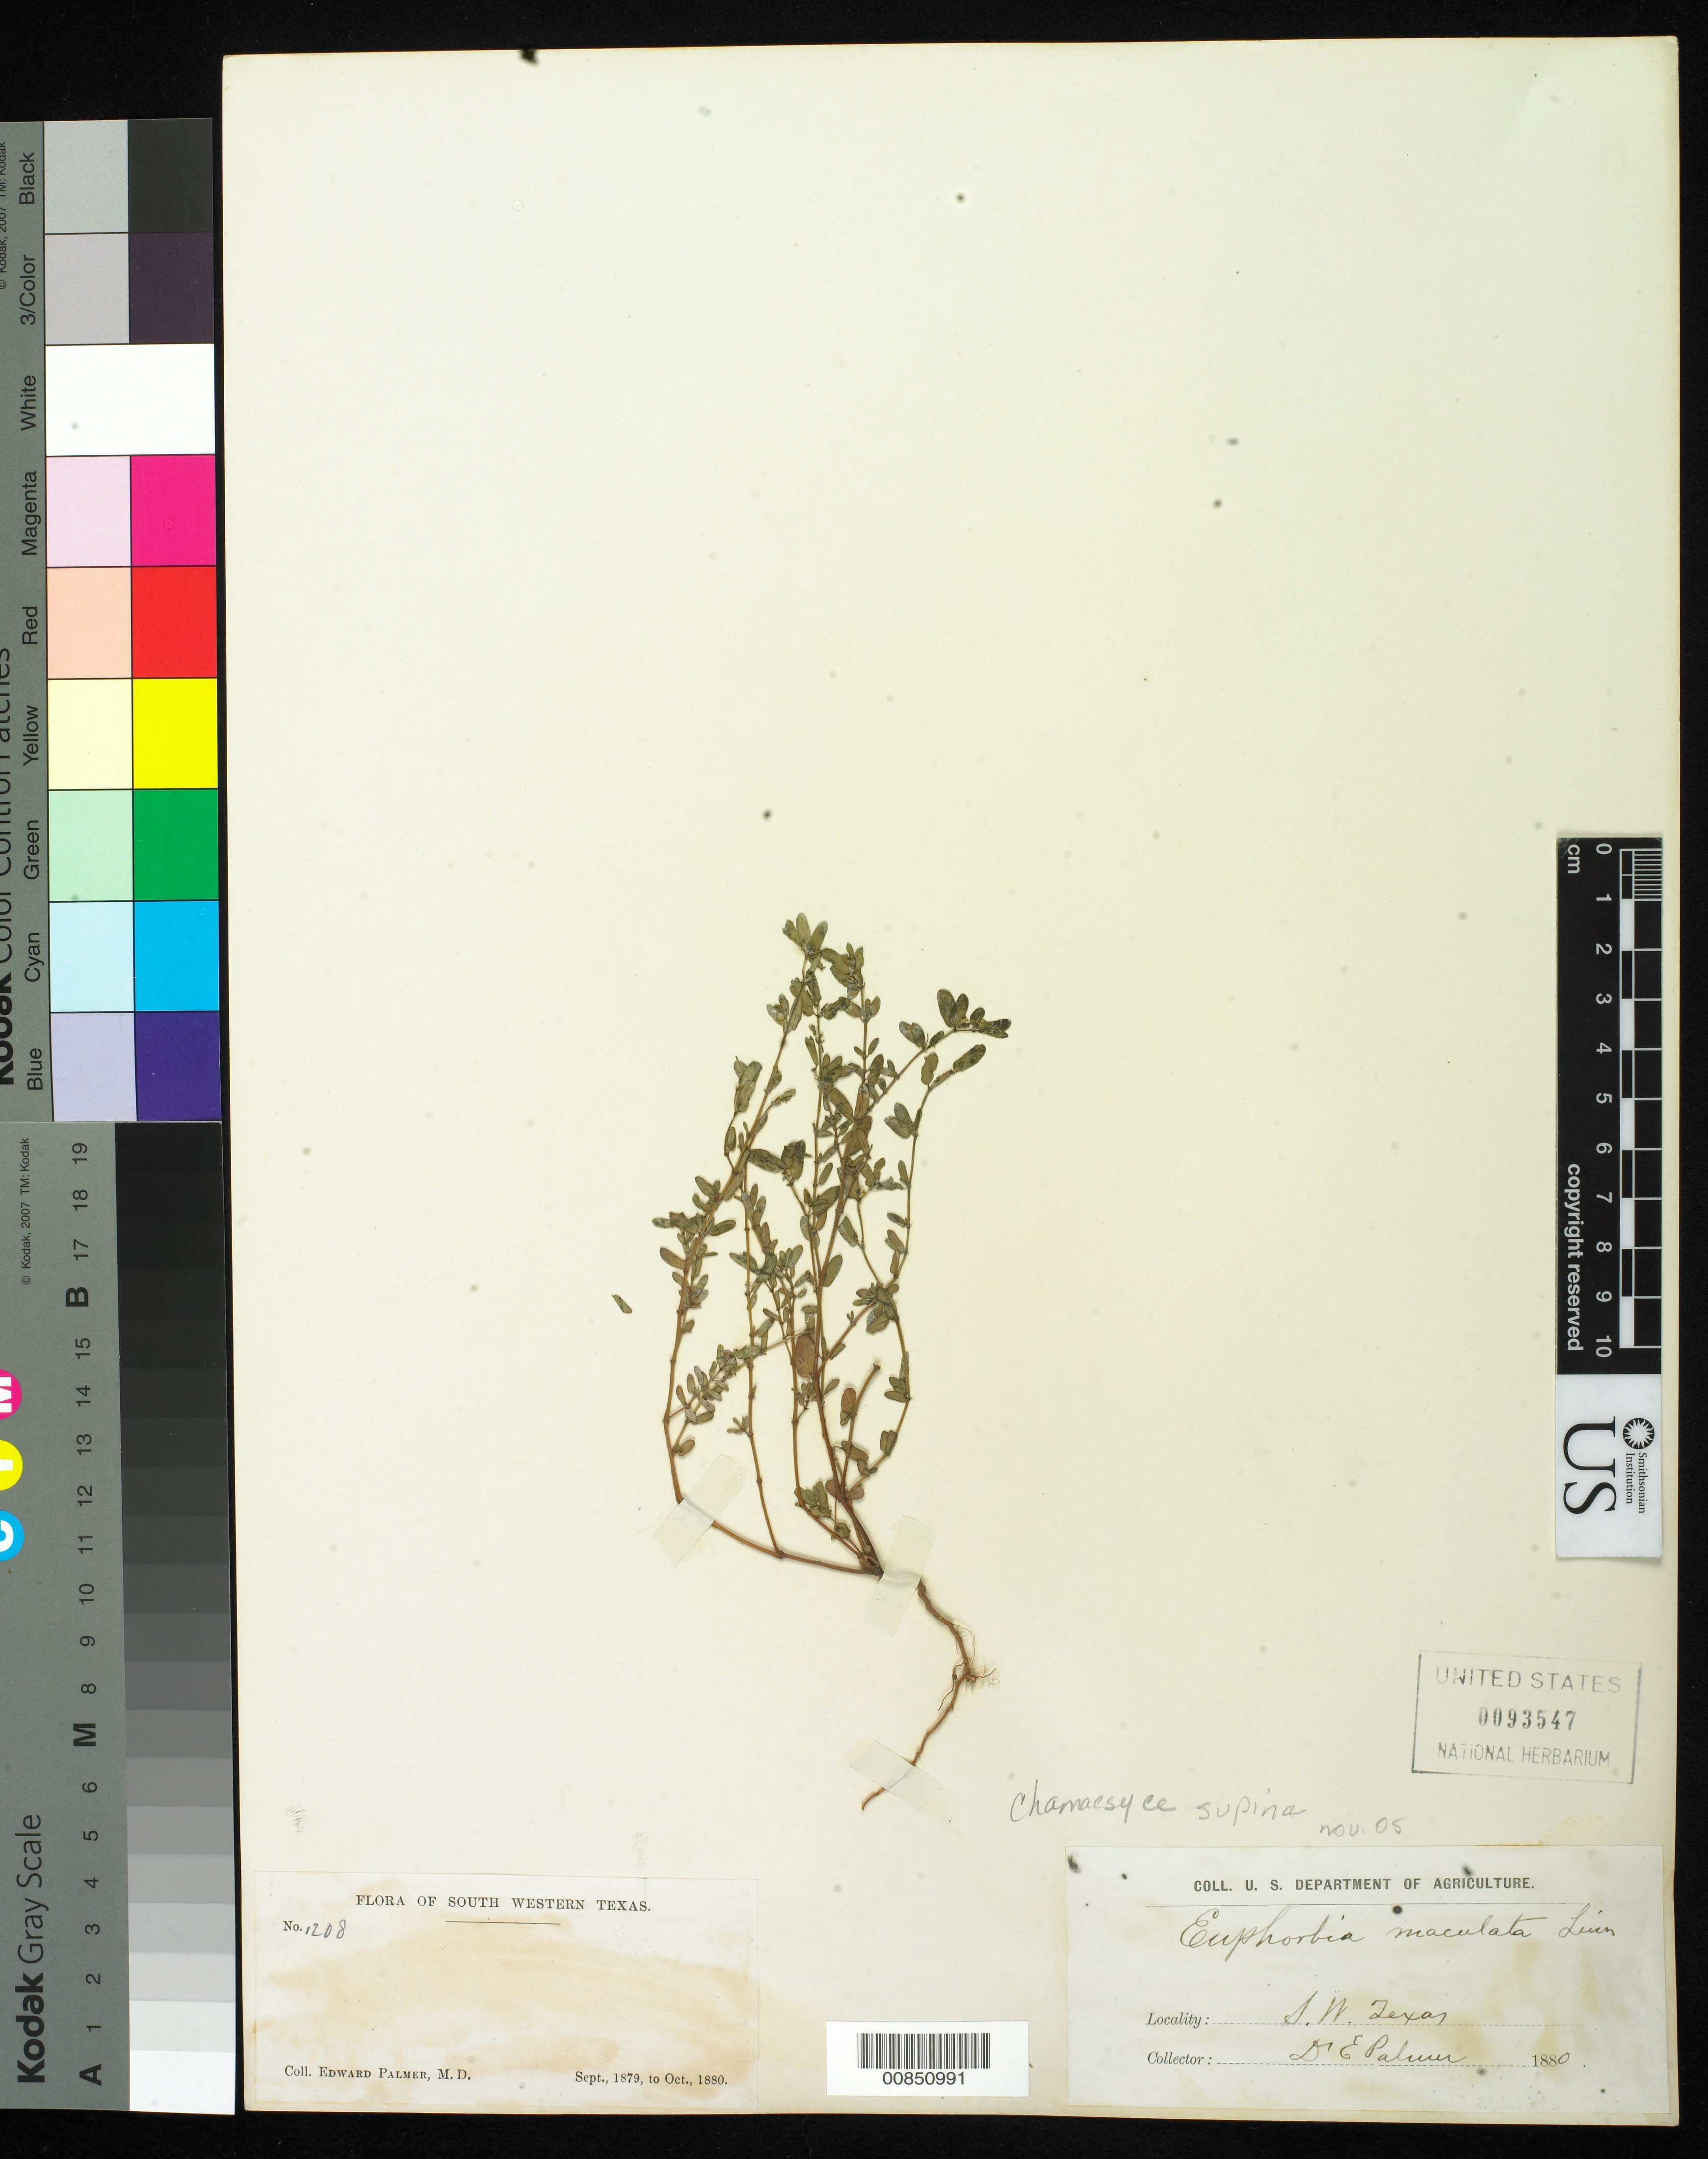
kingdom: Plantae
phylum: Tracheophyta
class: Magnoliopsida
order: Malpighiales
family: Euphorbiaceae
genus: Euphorbia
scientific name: Euphorbia maculata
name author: L.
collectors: E. Palmer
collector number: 1208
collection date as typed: Sep 1879 to -- Oct 1880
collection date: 1879-09/1880-10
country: United States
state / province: Texas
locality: South Western Texas.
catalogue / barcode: US 93547